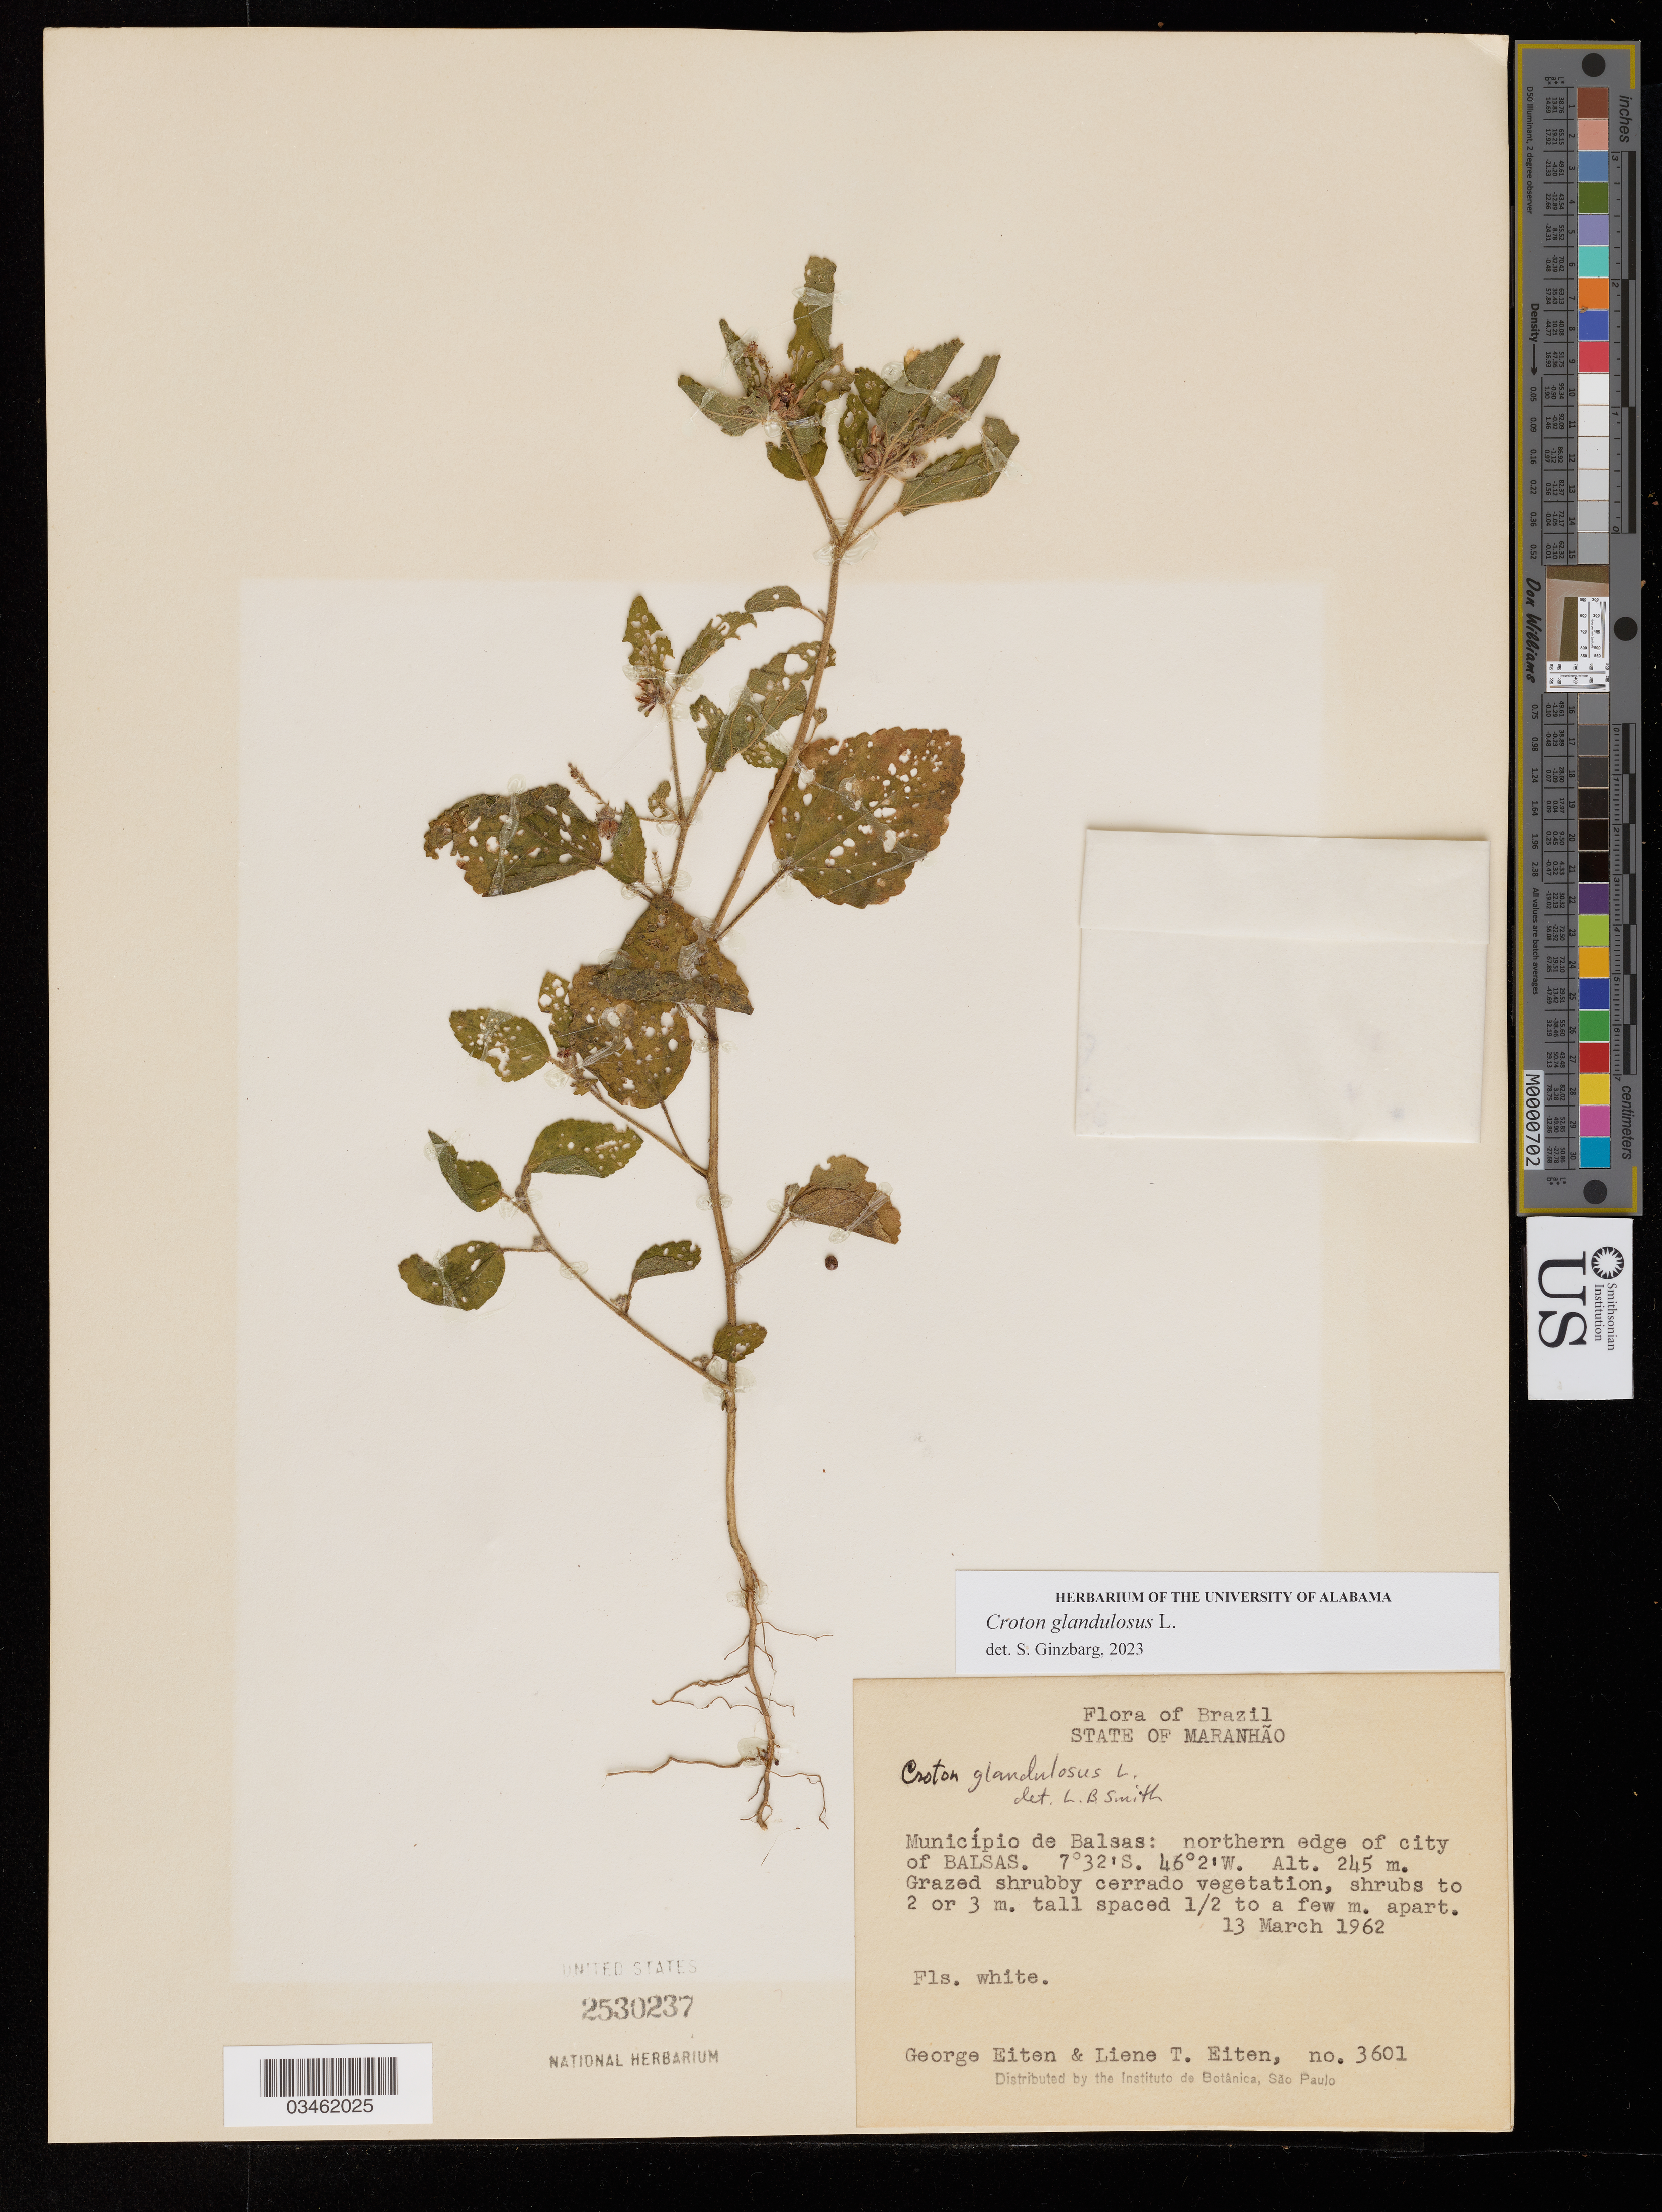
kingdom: Plantae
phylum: Tracheophyta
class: Magnoliopsida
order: Malpighiales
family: Euphorbiaceae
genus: Croton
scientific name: Croton glandulosus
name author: L.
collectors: G. Eiten & L. T. Eiten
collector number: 3601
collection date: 1962-03-13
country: Brazil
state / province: Maranhão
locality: Município de Balsas: northern edge of city of Balsas.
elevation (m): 245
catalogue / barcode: US 2530237